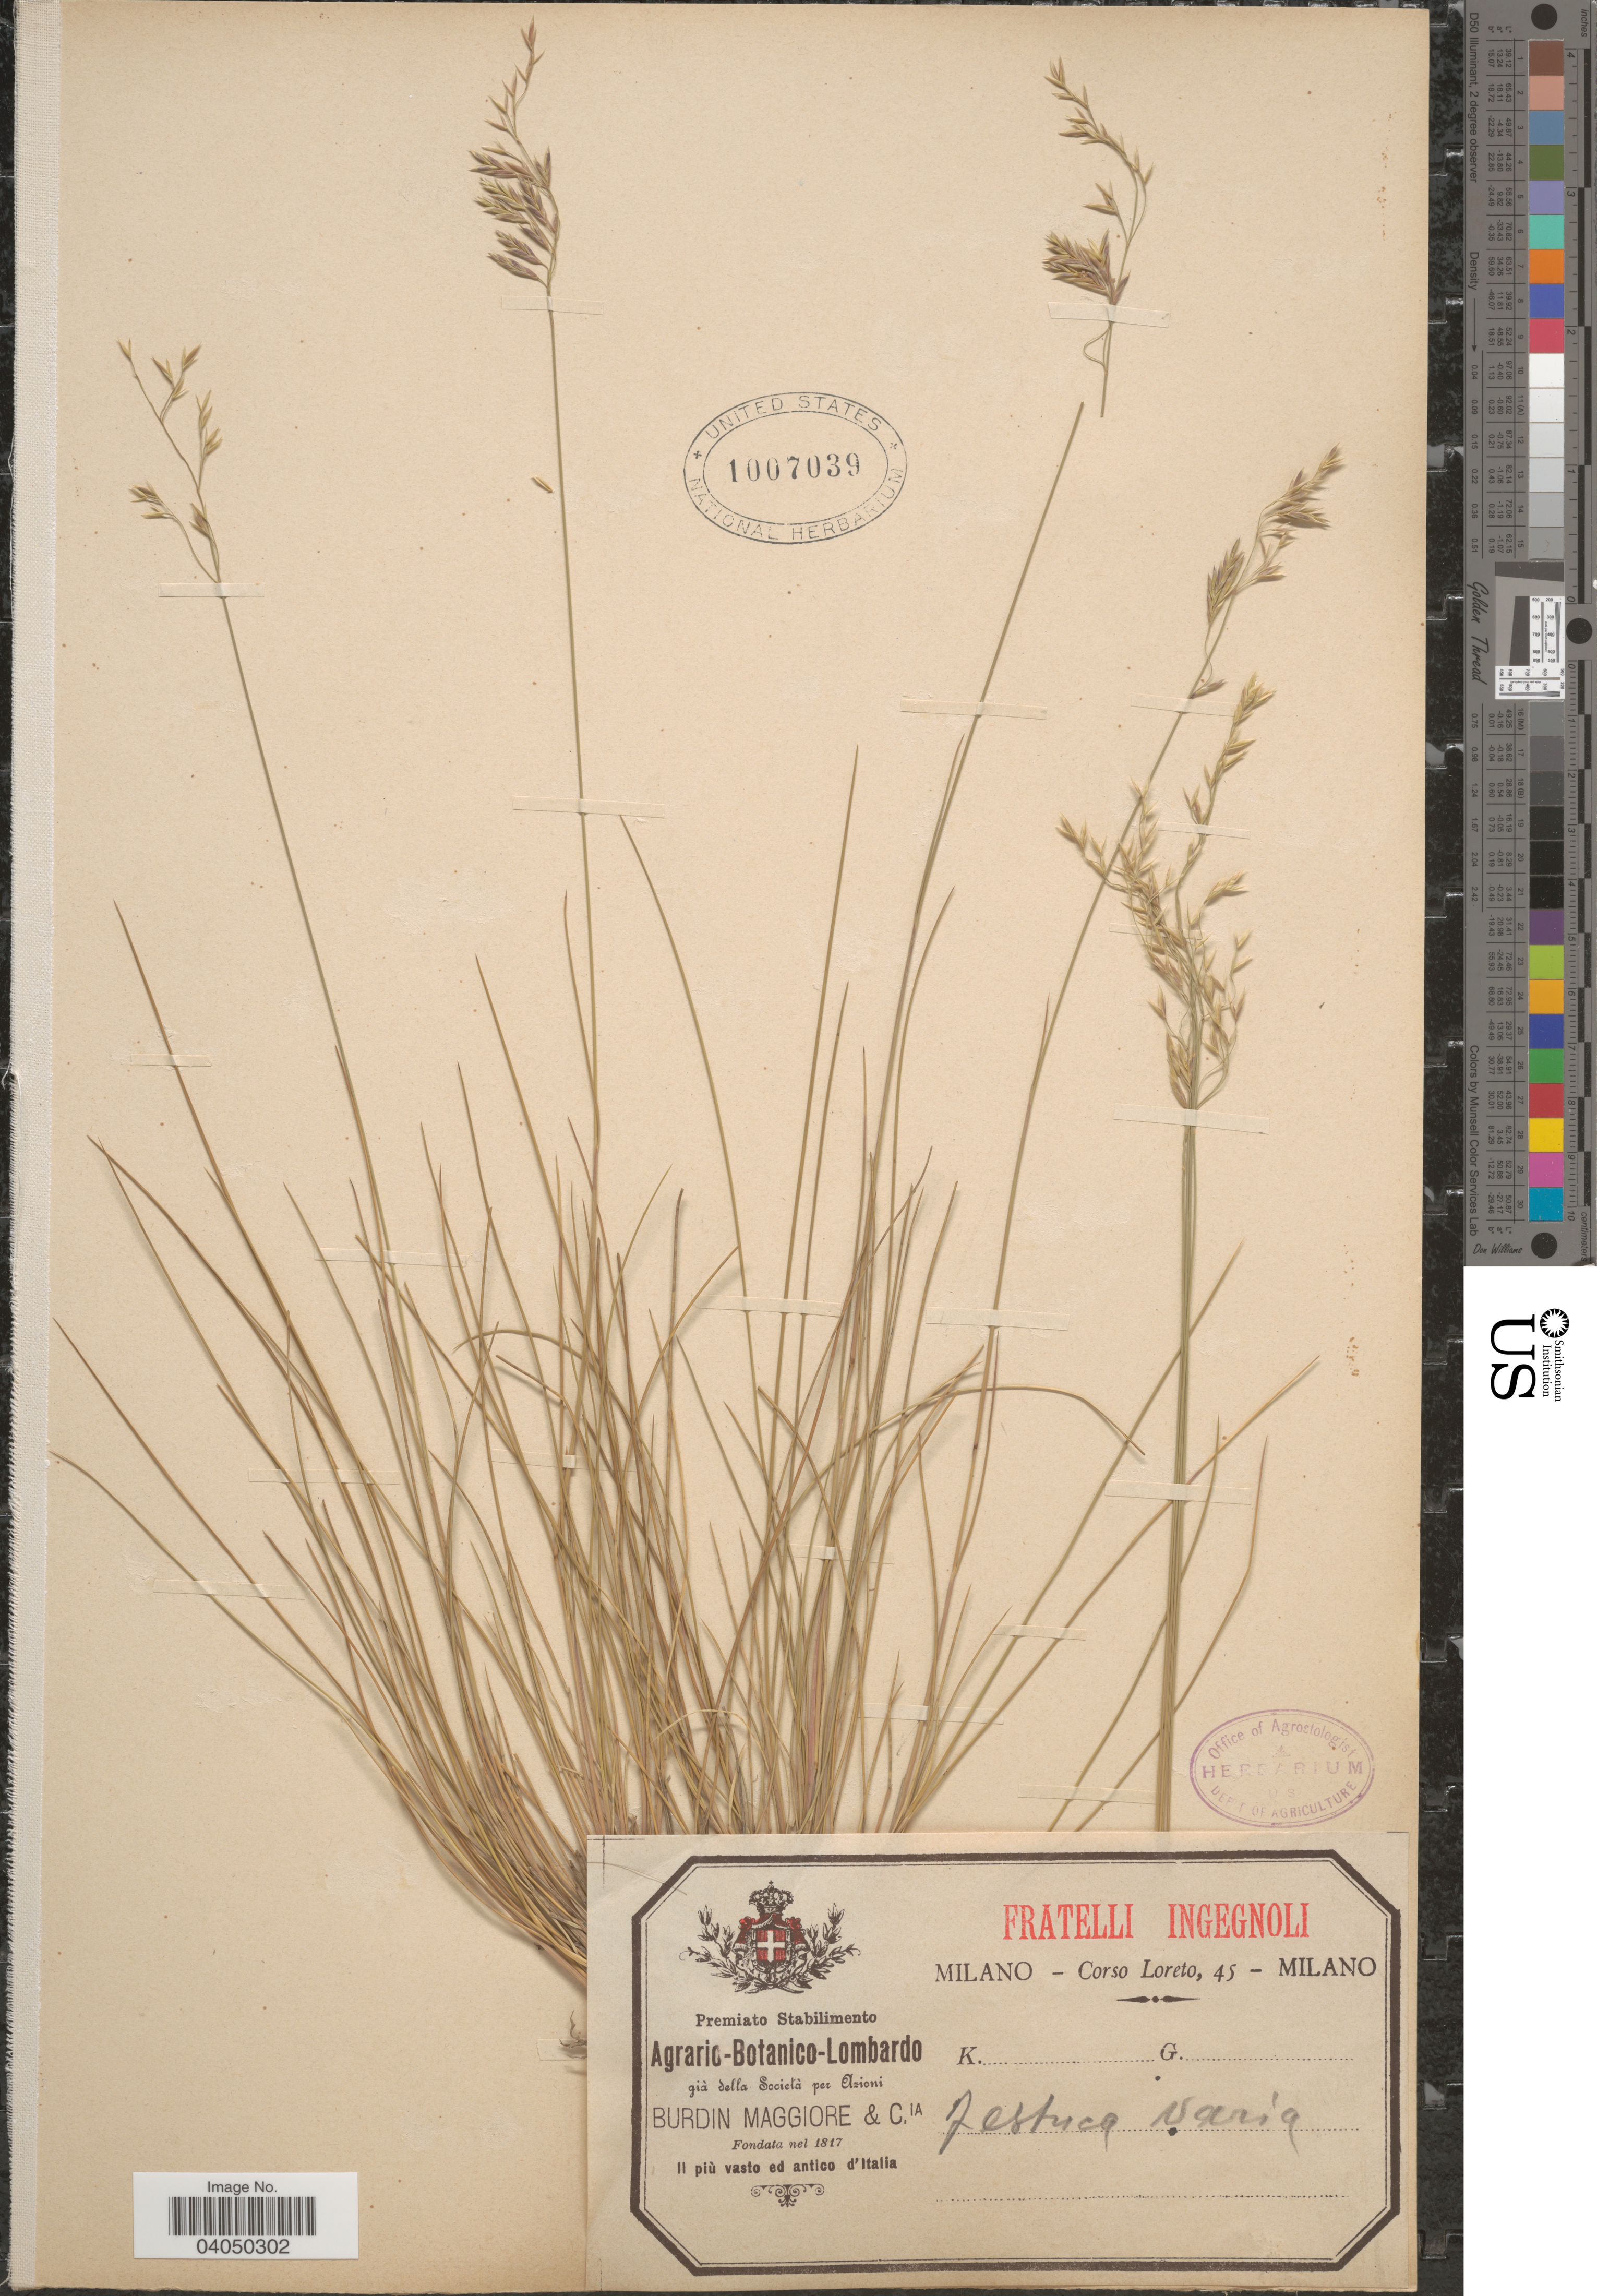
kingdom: Plantae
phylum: Tracheophyta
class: Liliopsida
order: Poales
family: Poaceae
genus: Festuca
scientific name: Festuca varia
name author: Haenke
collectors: Loreto, C.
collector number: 45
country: Italy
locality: Milano.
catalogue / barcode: US 1007039